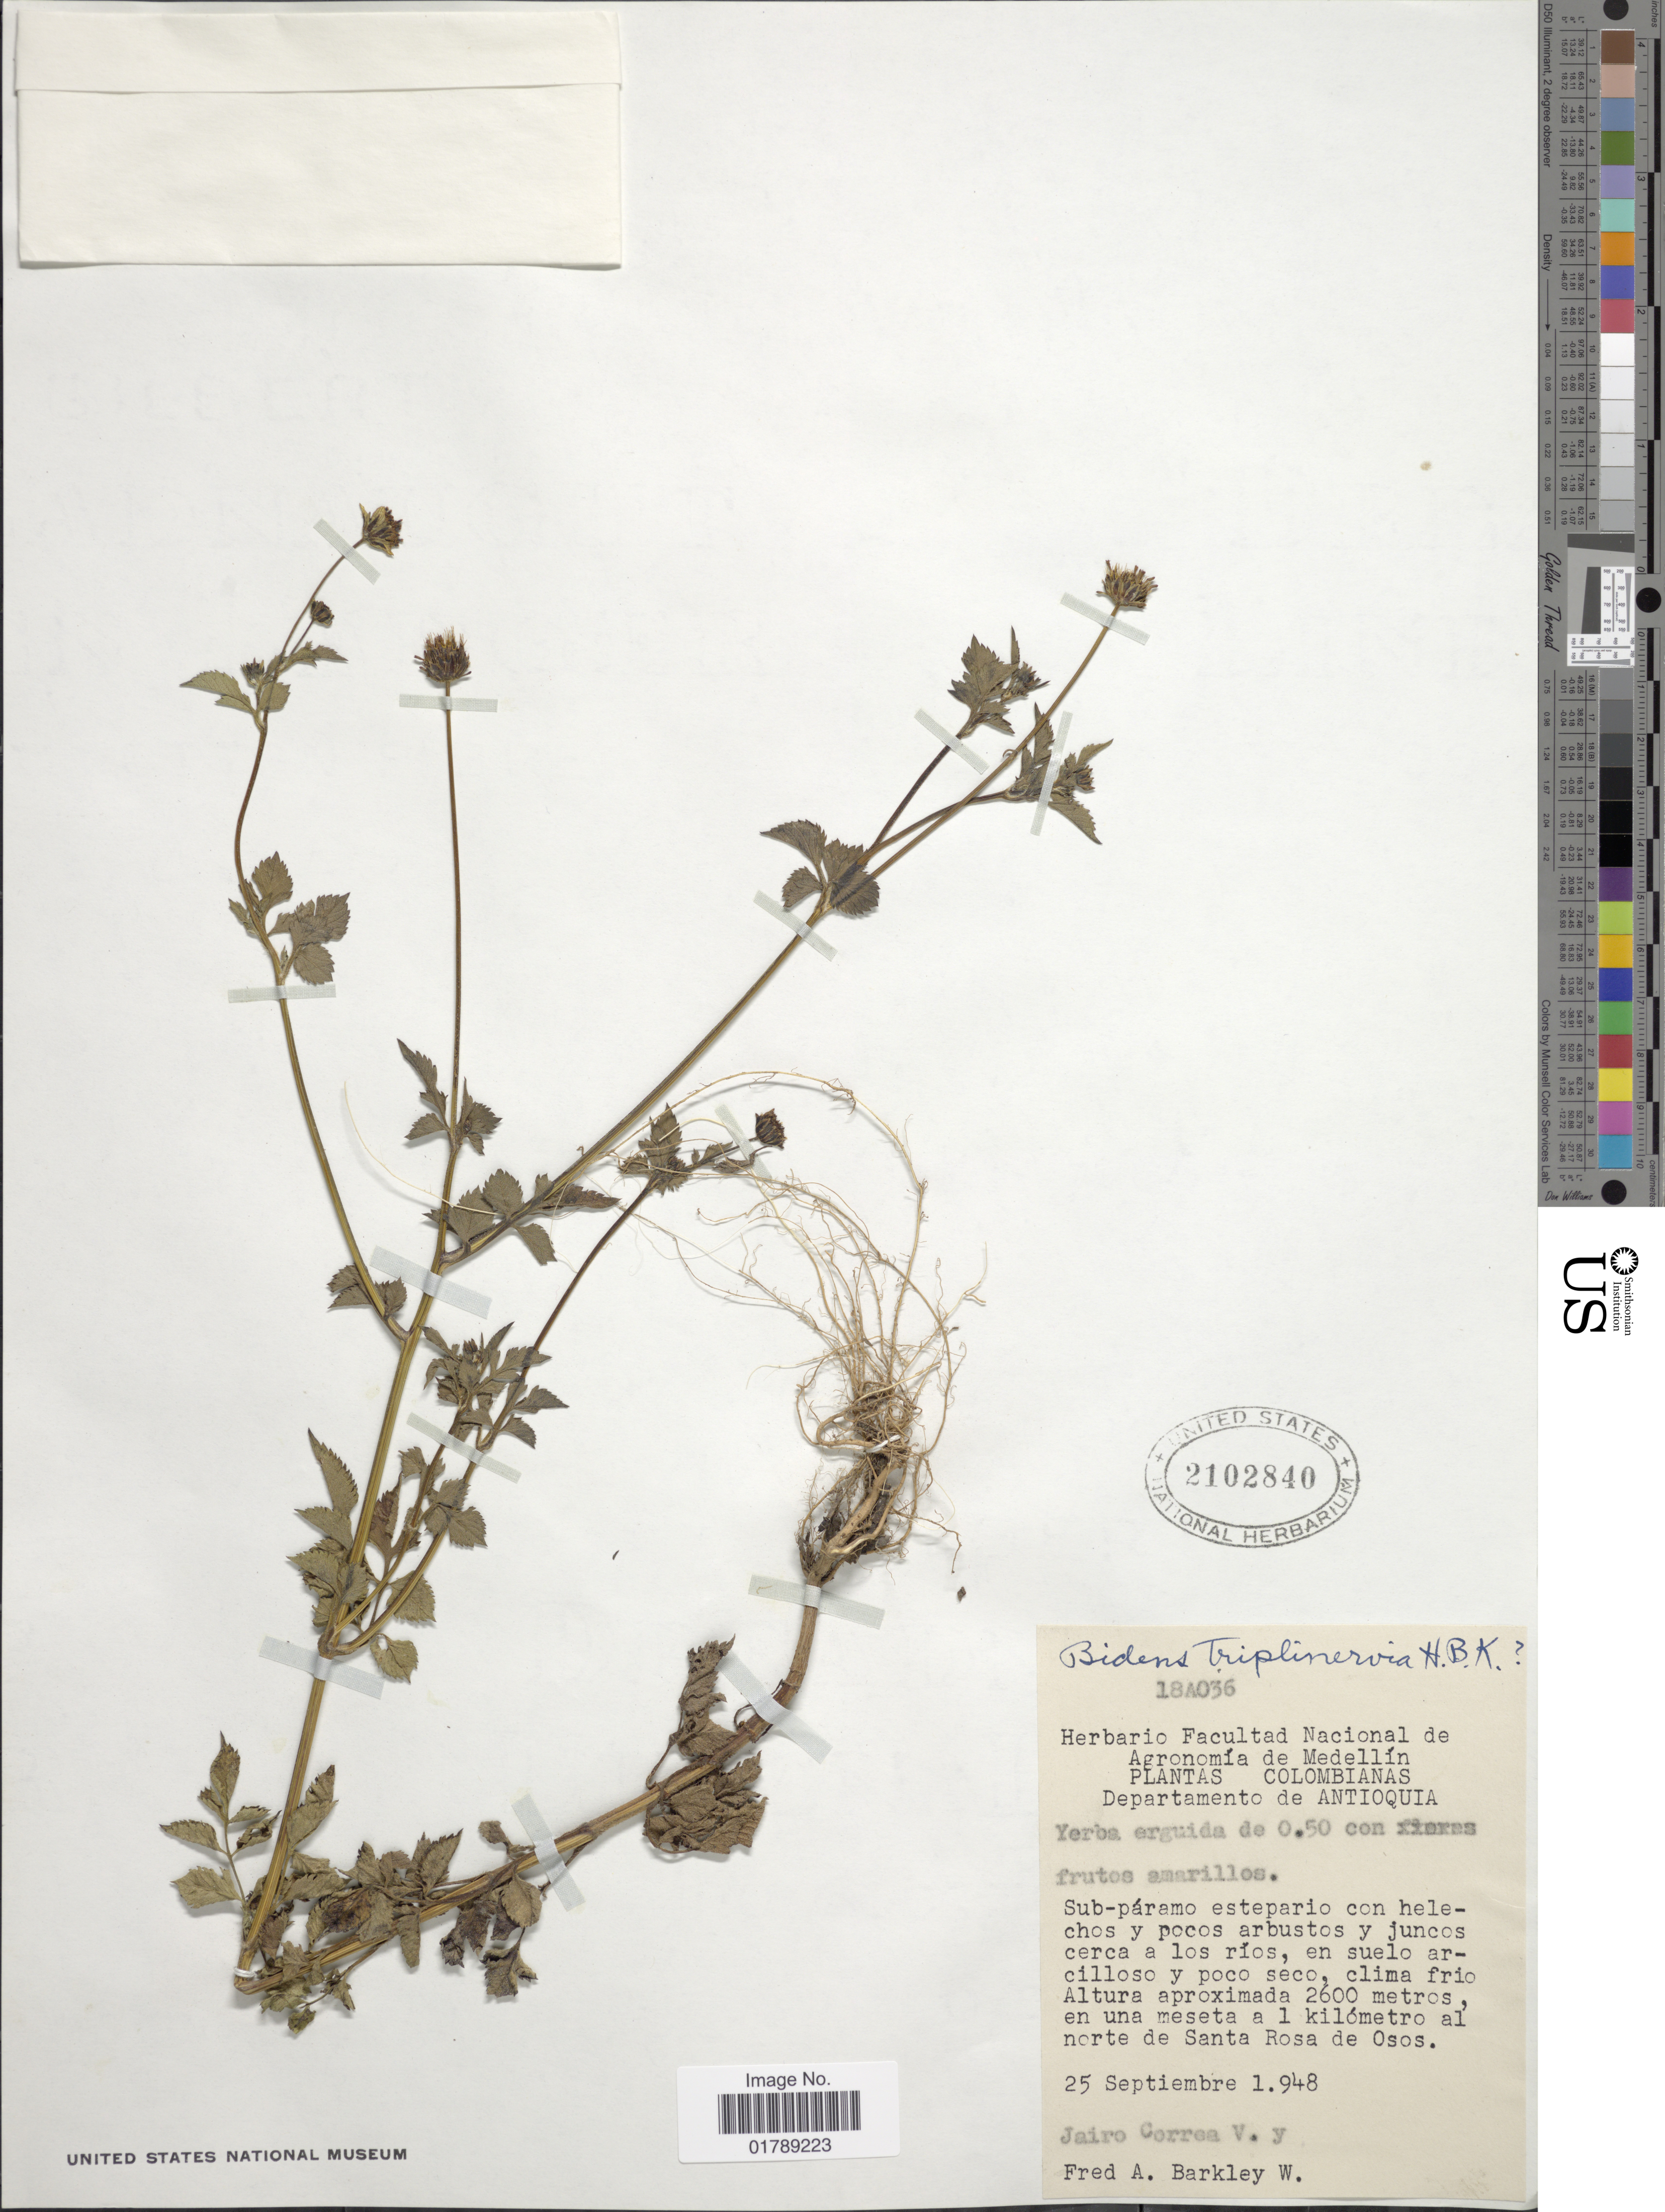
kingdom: Plantae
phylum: Tracheophyta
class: Magnoliopsida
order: Asterales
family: Asteraceae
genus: Bidens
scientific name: Bidens triplinervia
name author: Kunth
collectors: J. Correa V. & F. A. Barkley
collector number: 18A036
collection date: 1948-09-25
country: Colombia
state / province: Antioquia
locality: En una meseta a 1 kilómetro al norte de Santa Rosa de Osos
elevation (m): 2600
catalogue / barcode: US 2102840